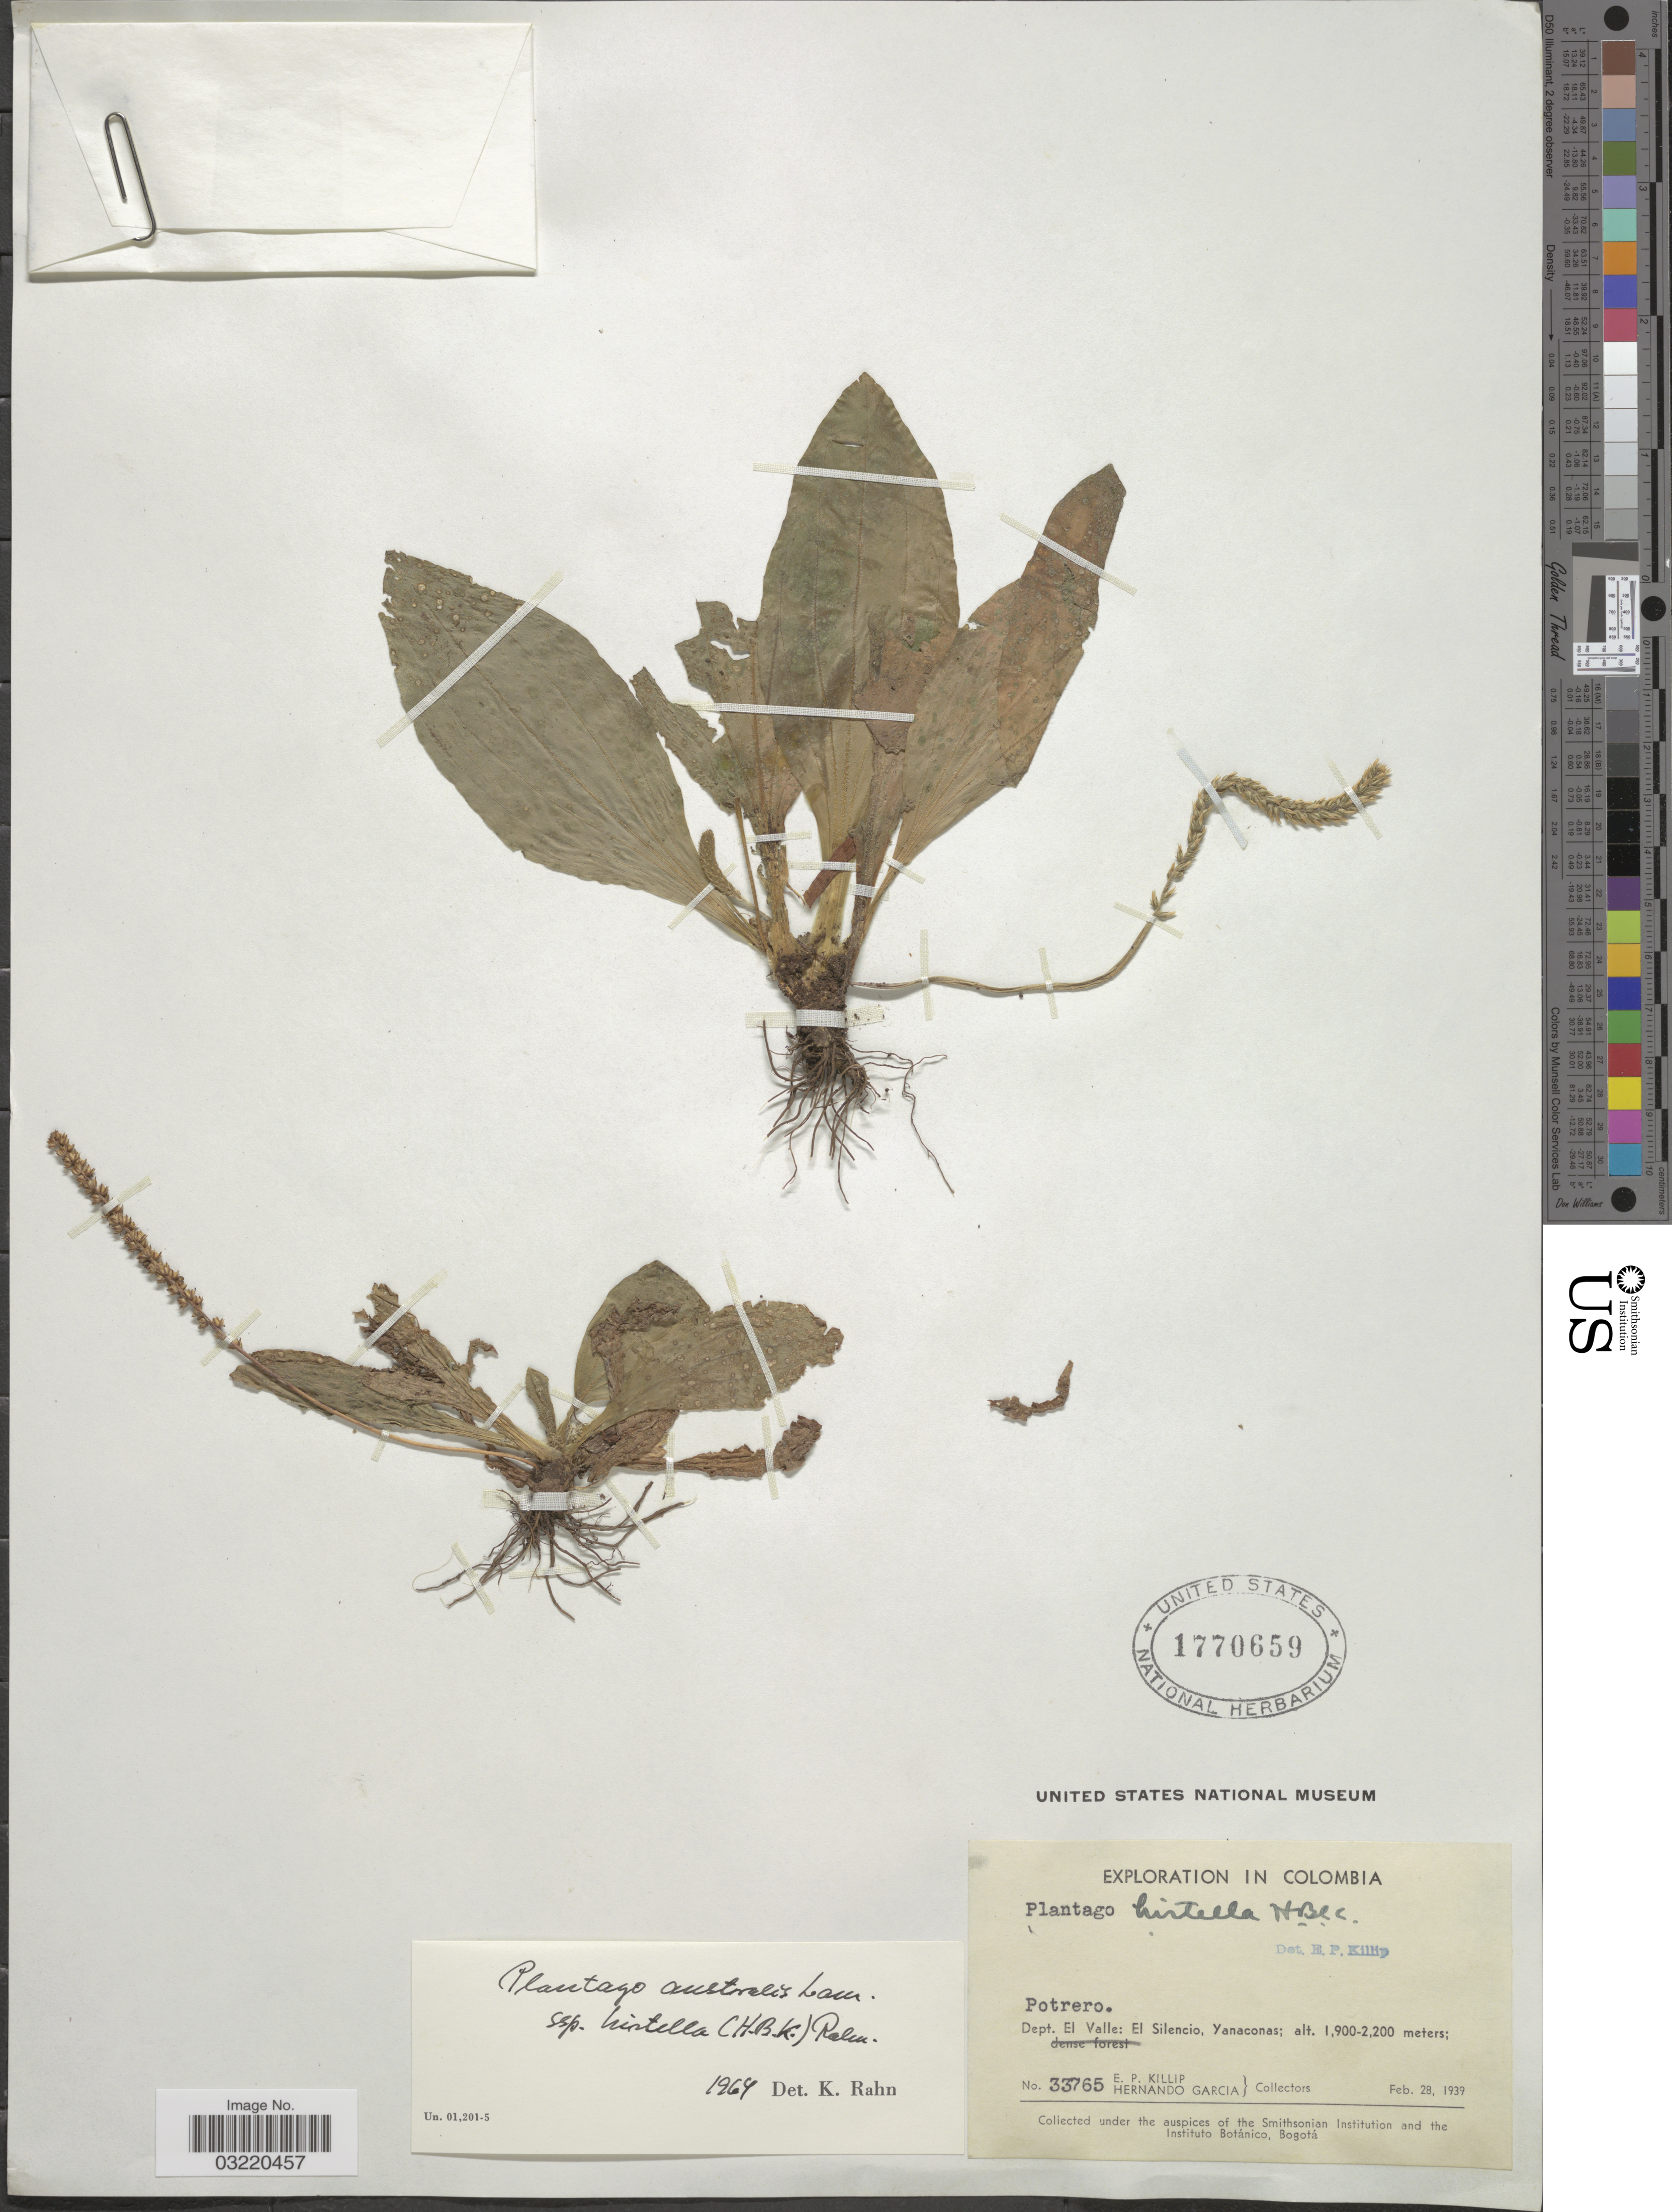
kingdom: Plantae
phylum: Tracheophyta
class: Magnoliopsida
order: Lamiales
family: Plantaginaceae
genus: Plantago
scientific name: Plantago australis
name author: Lam.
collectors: E. P. Killip & H. Garcia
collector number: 33765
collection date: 1939-02-28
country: Colombia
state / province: Valle del Cauca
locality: Potrero. Dept. El Valle: El Silencio, Yanaconas.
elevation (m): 1900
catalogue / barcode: US 1770659